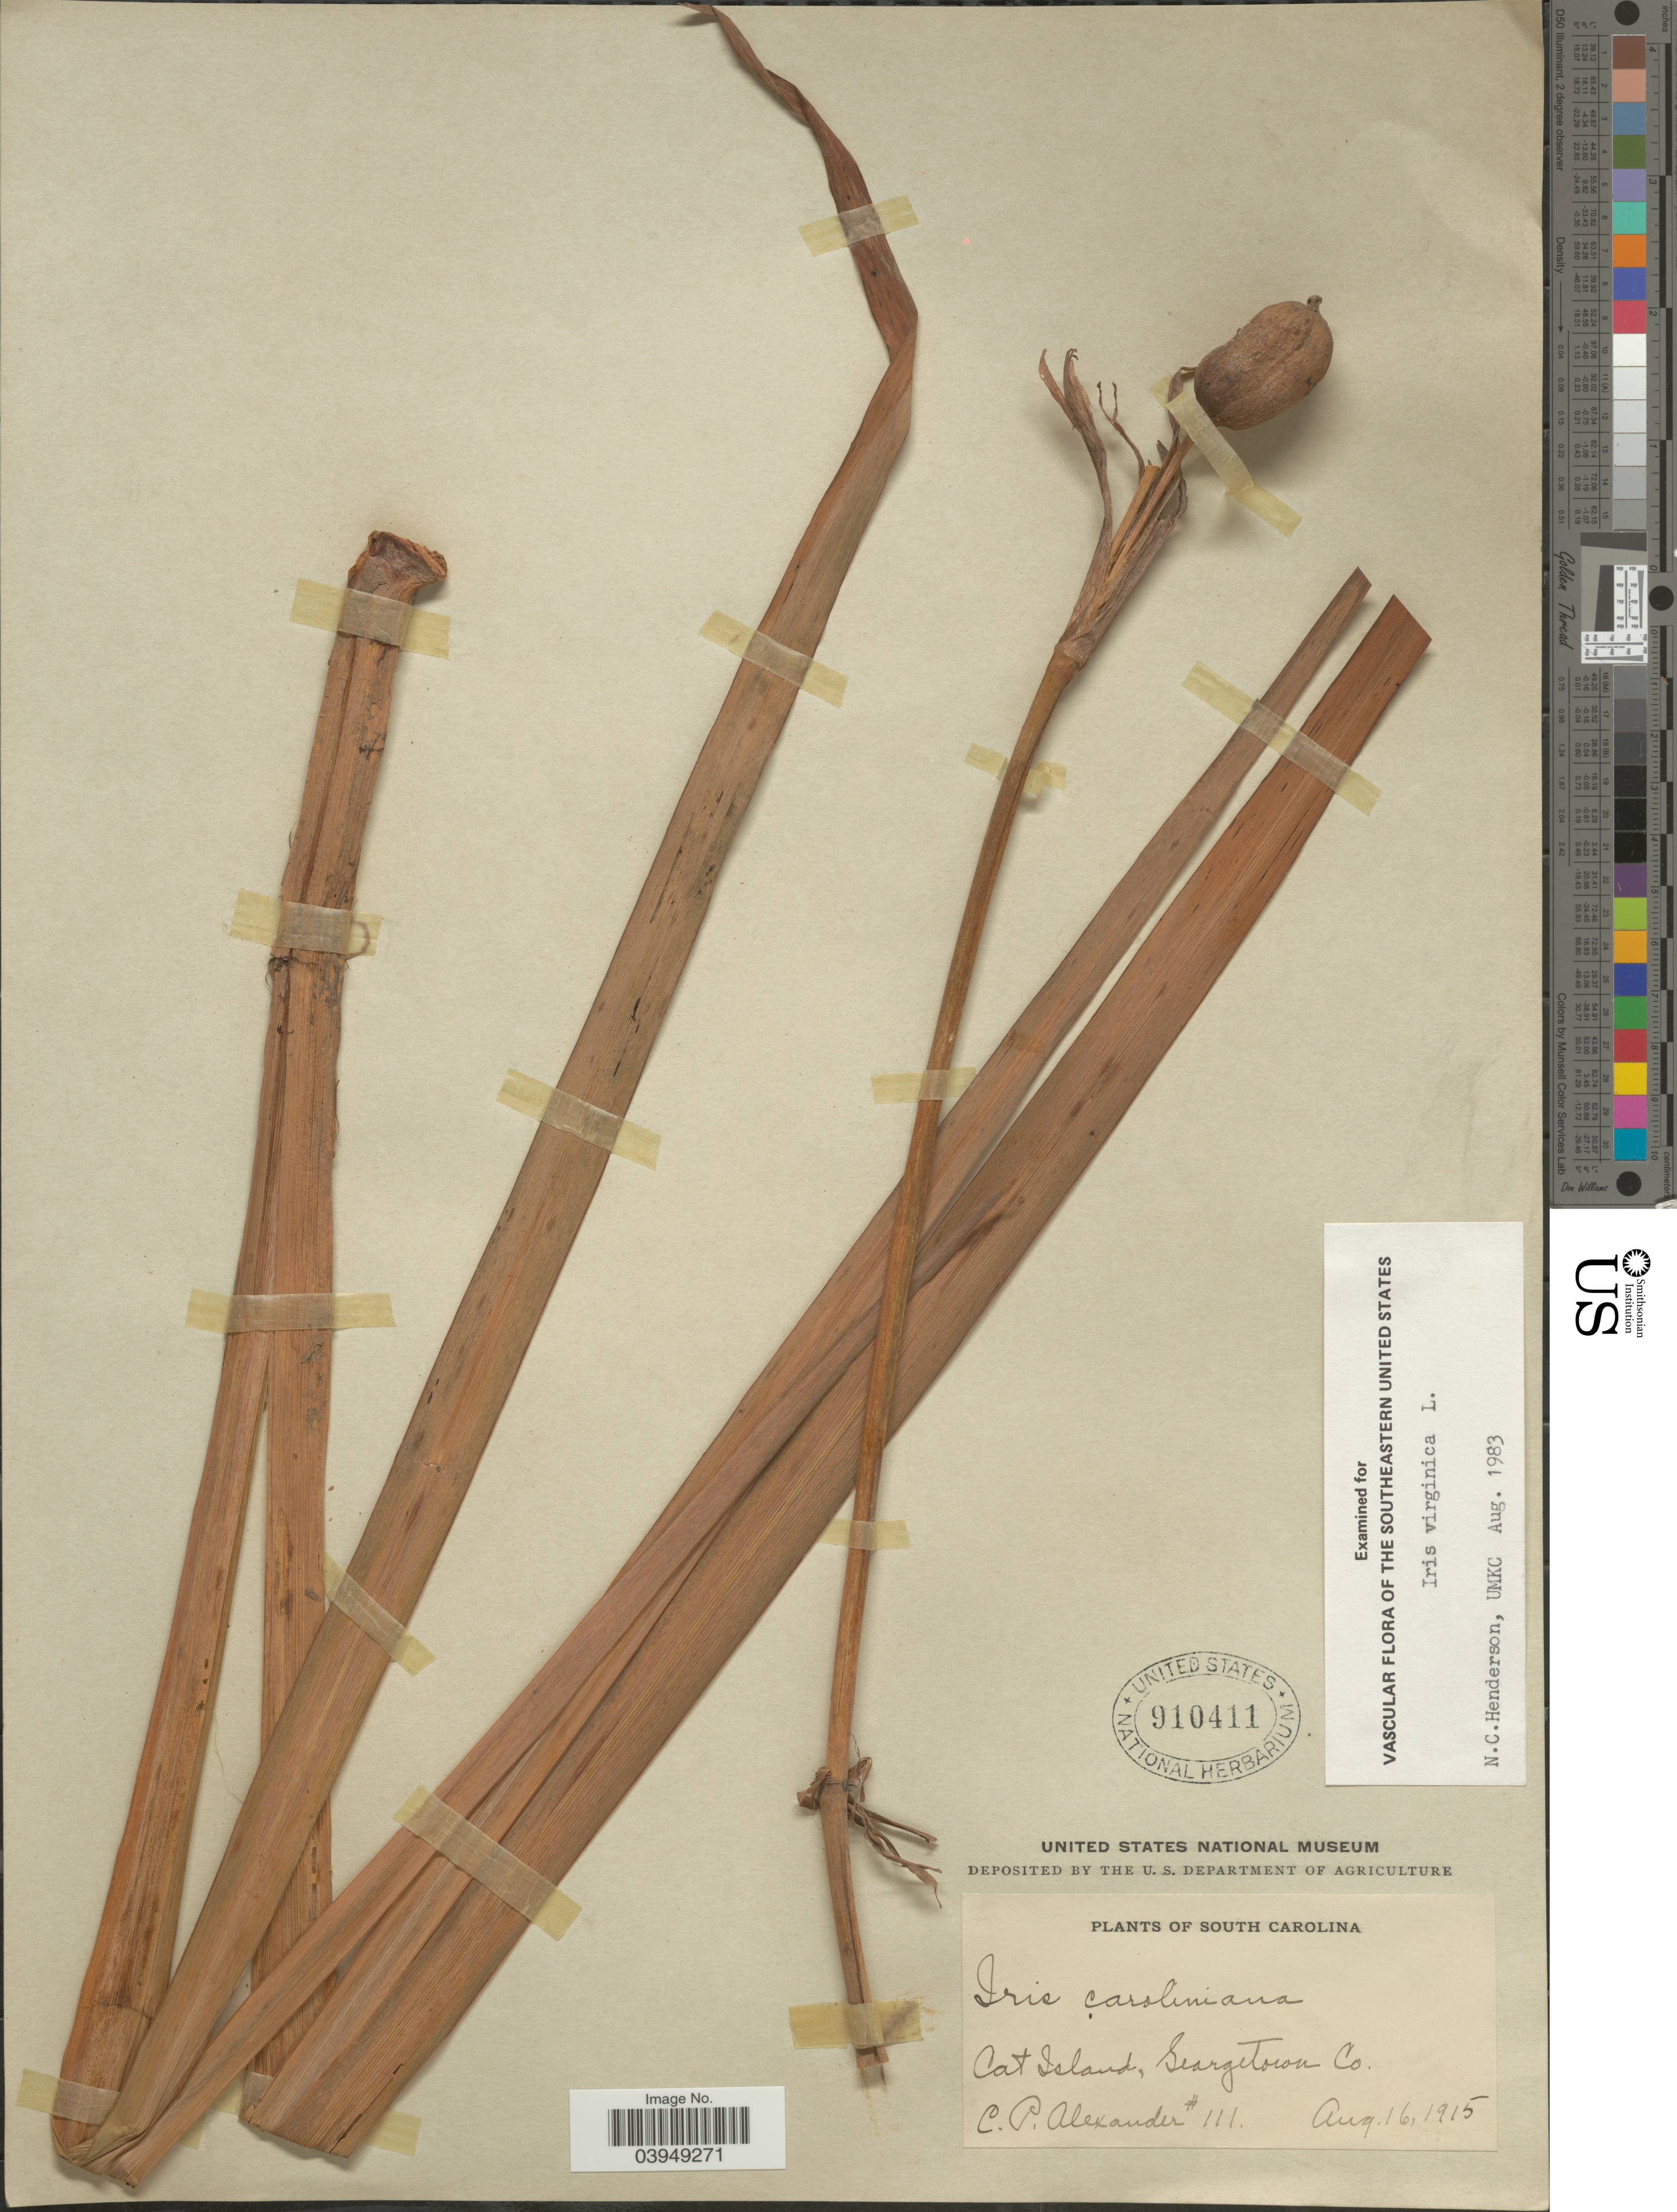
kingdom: Plantae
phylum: Tracheophyta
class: Liliopsida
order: Asparagales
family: Iridaceae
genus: Iris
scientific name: Iris virginica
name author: L.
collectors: C. P. Alexander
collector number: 111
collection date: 1915-08-16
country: United States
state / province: South Carolina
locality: Cat Island, Georgetown Co.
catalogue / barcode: US 910411